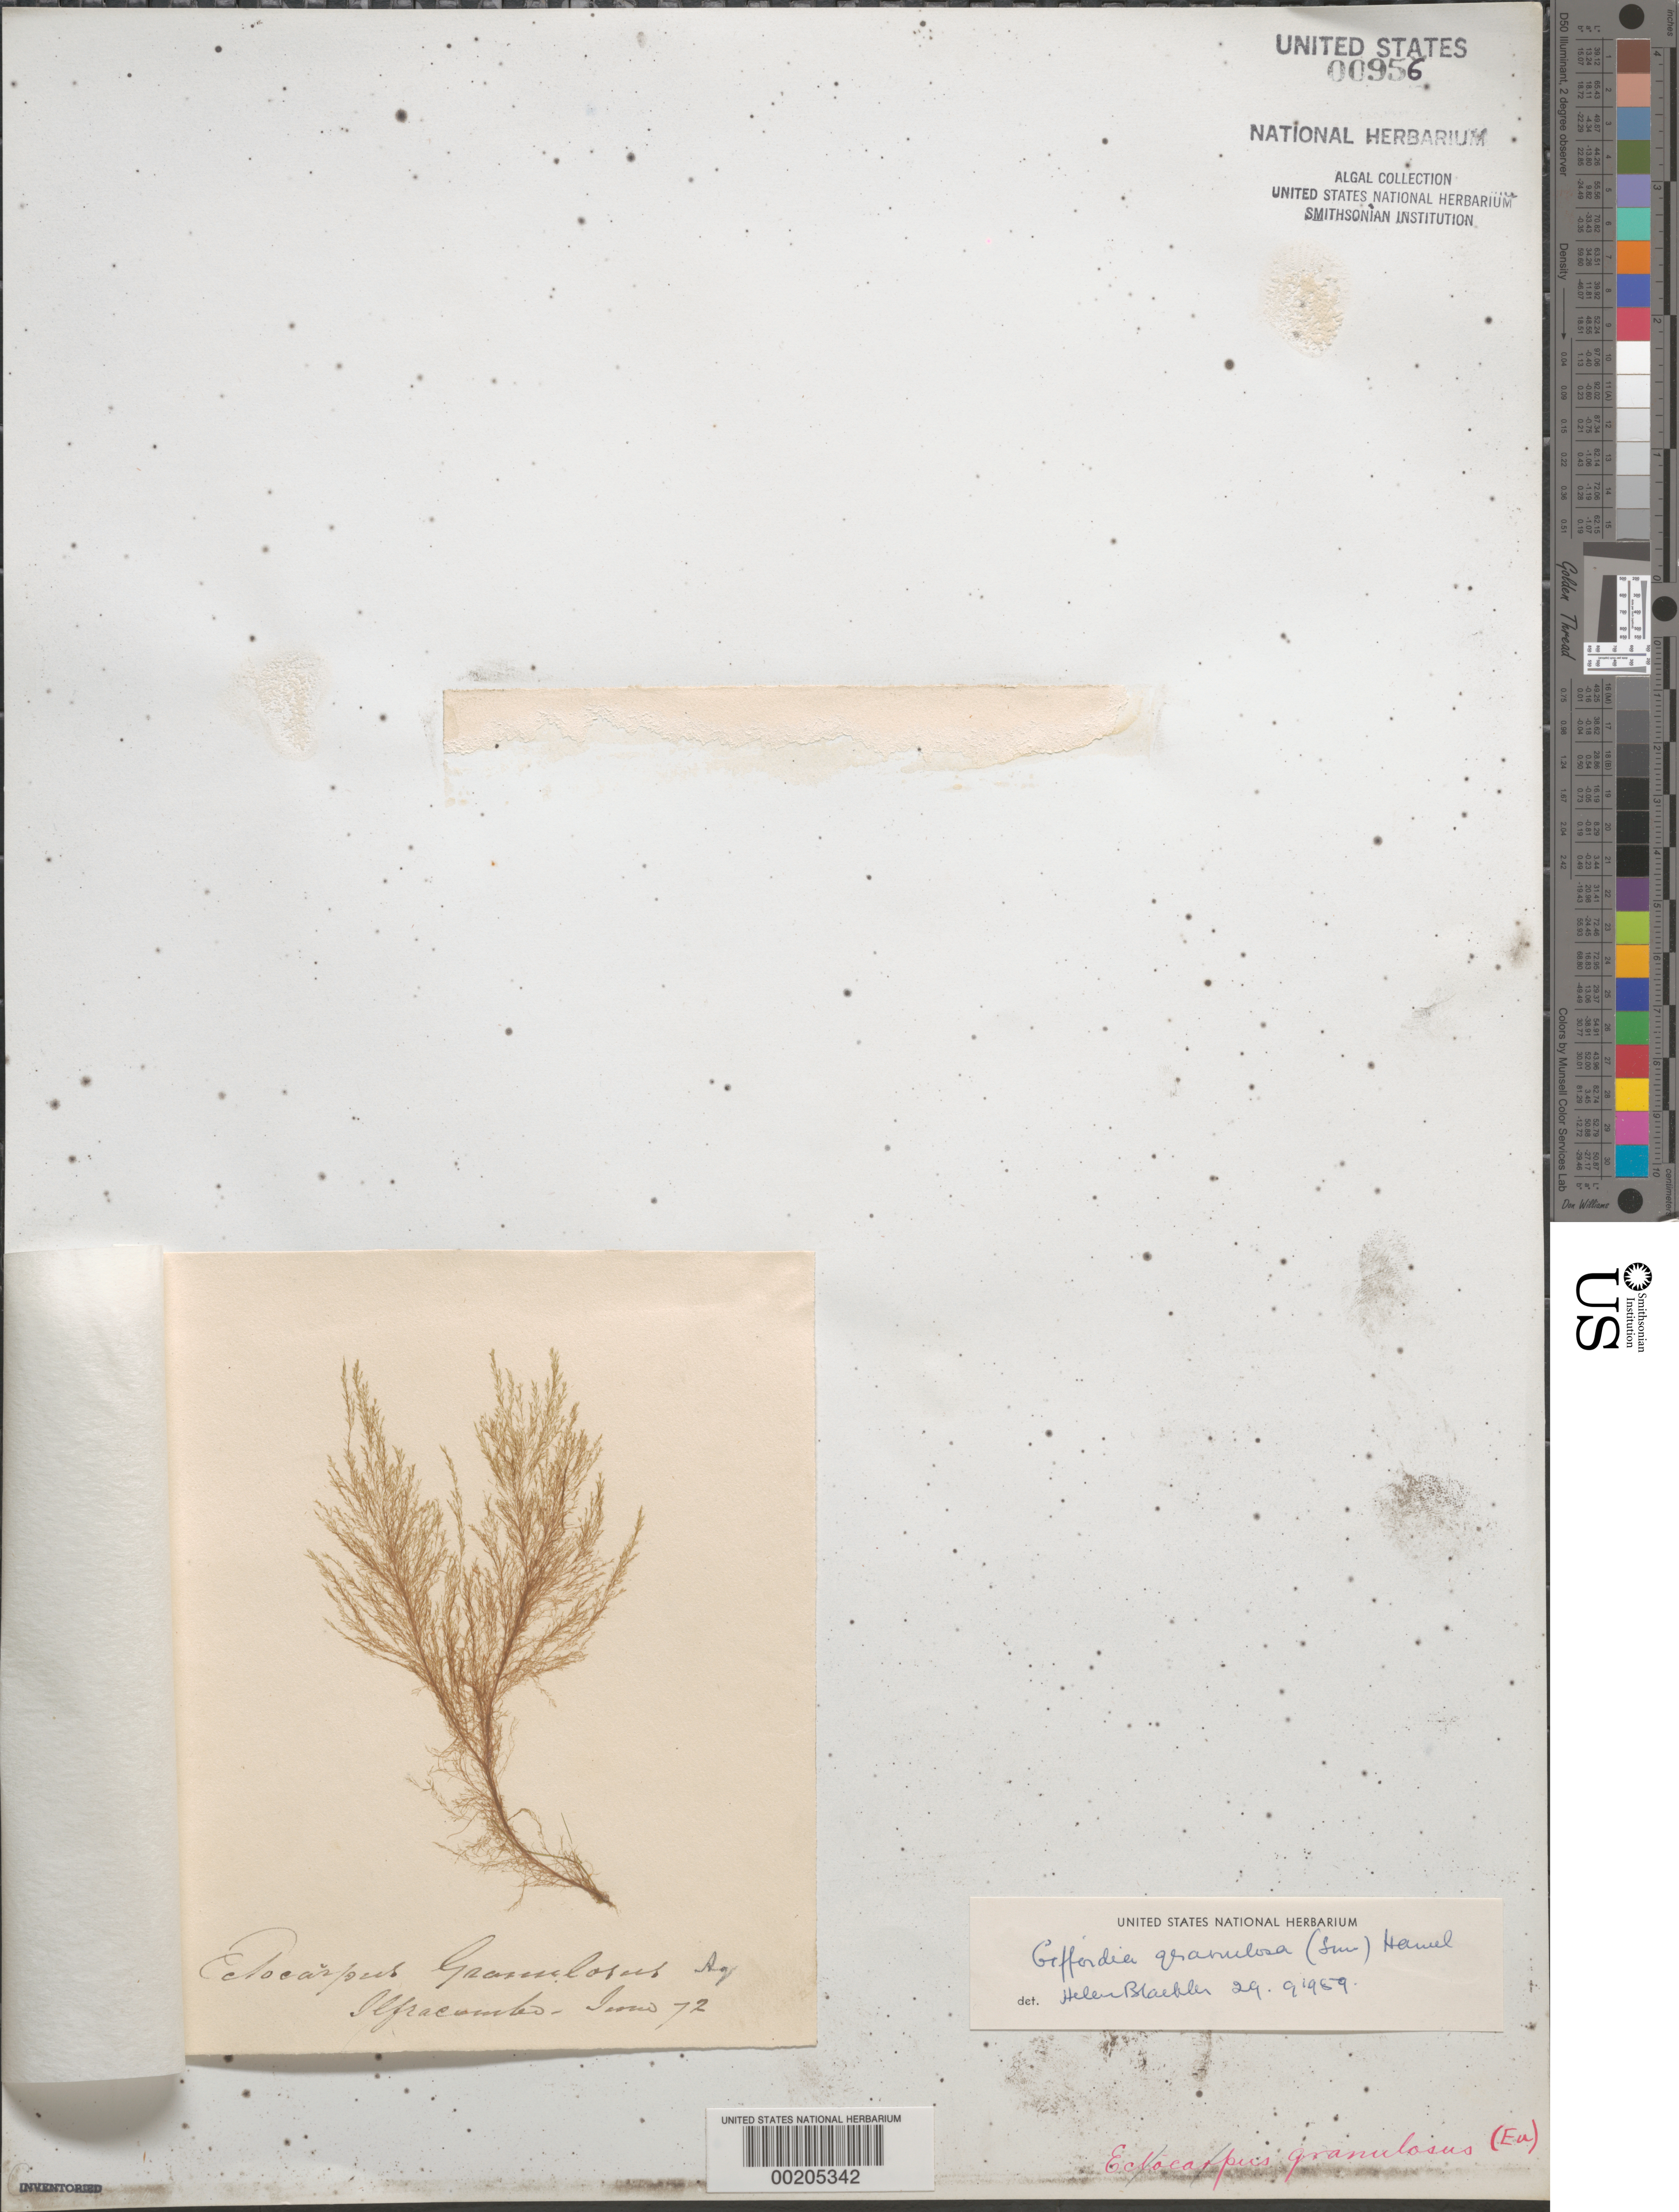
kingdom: Chromista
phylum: Ochrophyta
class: Phaeophyceae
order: Ectocarpales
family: Acinetosporaceae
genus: Hincksia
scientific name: Hincksia granulosa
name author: (Sm.) P.C. Silva in P.C. Silva et al.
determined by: Algae name updating Project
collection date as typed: Jun 1872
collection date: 1872-06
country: United Kingdom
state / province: England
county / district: Devon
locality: Ilfracombe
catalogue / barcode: US 956